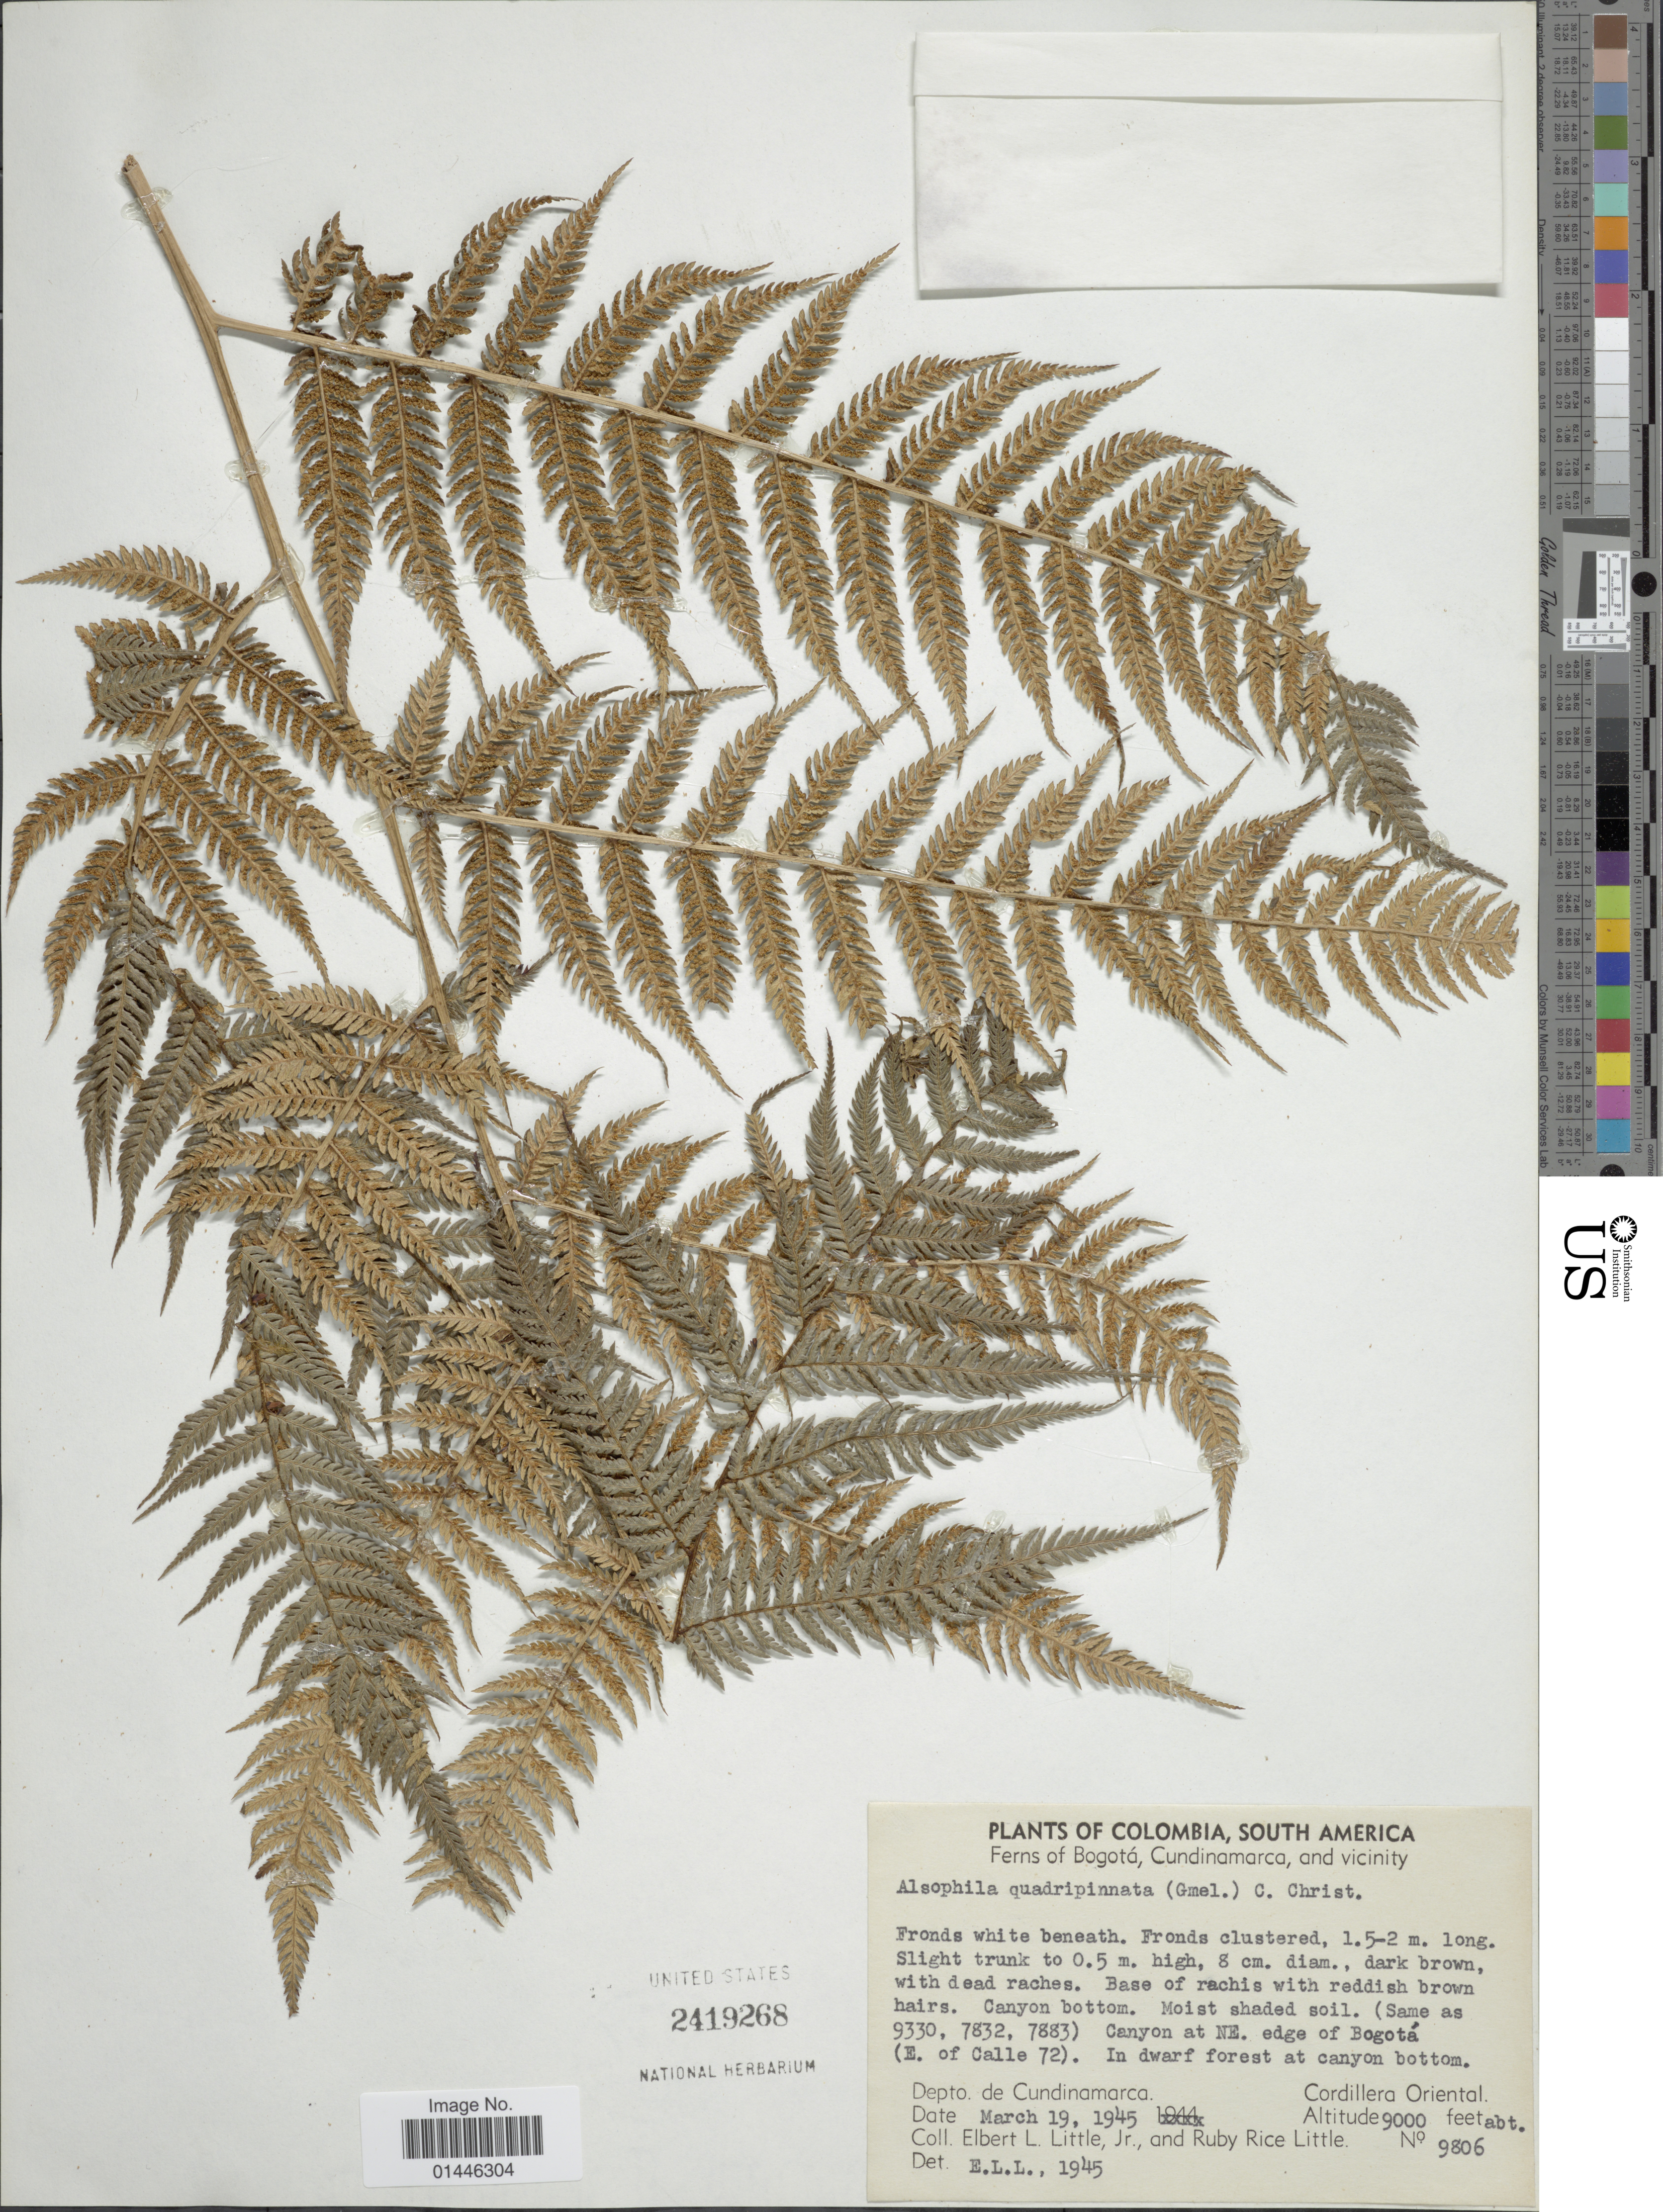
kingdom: Plantae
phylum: Tracheophyta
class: Polypodiopsida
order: Cyatheales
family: Dicksoniaceae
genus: Lophosoria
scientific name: Lophosoria quadripinnata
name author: (J.F. Gmel.) C. Chr.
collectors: E. L. Little & R. R. Little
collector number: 9806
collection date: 1945-03-19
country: Colombia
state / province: Cundinamarca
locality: Canyon at NE. edge of Bogotá (E. of Calle 72). Cordillera Oriental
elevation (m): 2743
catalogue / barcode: US 2419268